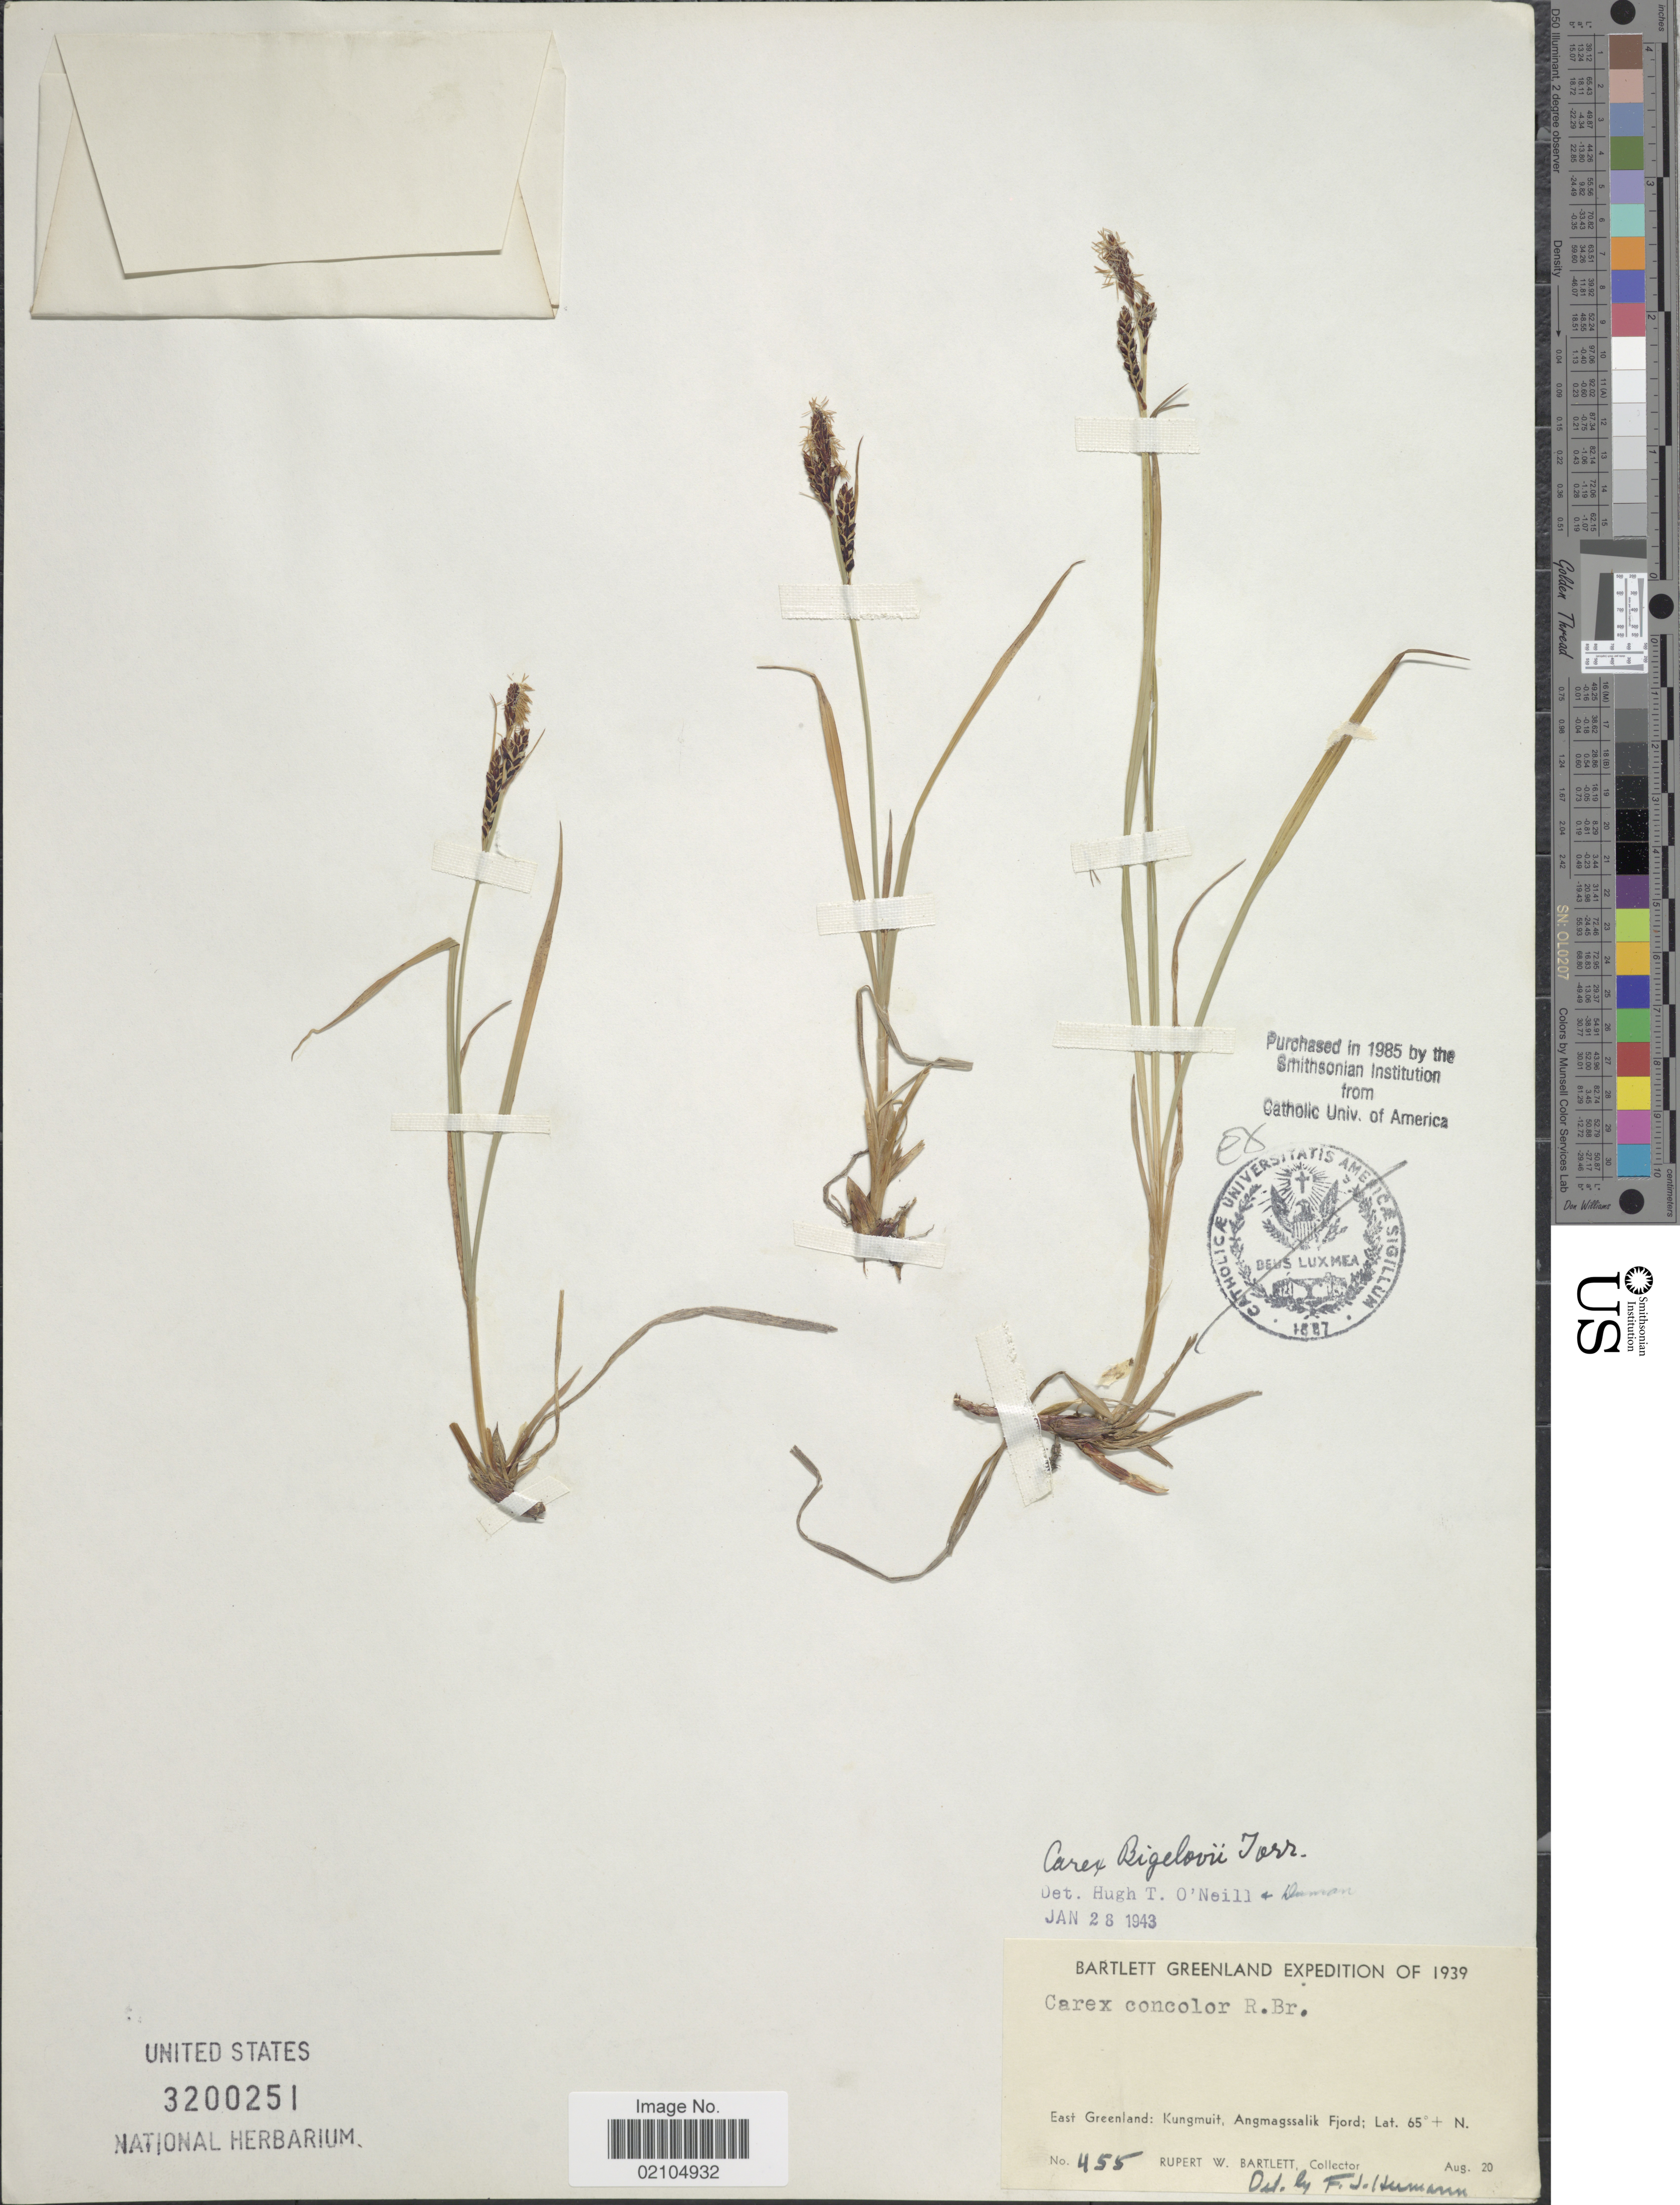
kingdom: Plantae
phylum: Tracheophyta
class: Liliopsida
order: Poales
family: Cyperaceae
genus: Carex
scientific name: Carex bigelowii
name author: Torr. ex Schwein.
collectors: R. W. Bartlett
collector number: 455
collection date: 1939-08-20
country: Greenland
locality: East Greenland: Kungmuit, Angmagssalik Fjord.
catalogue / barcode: US 3200251